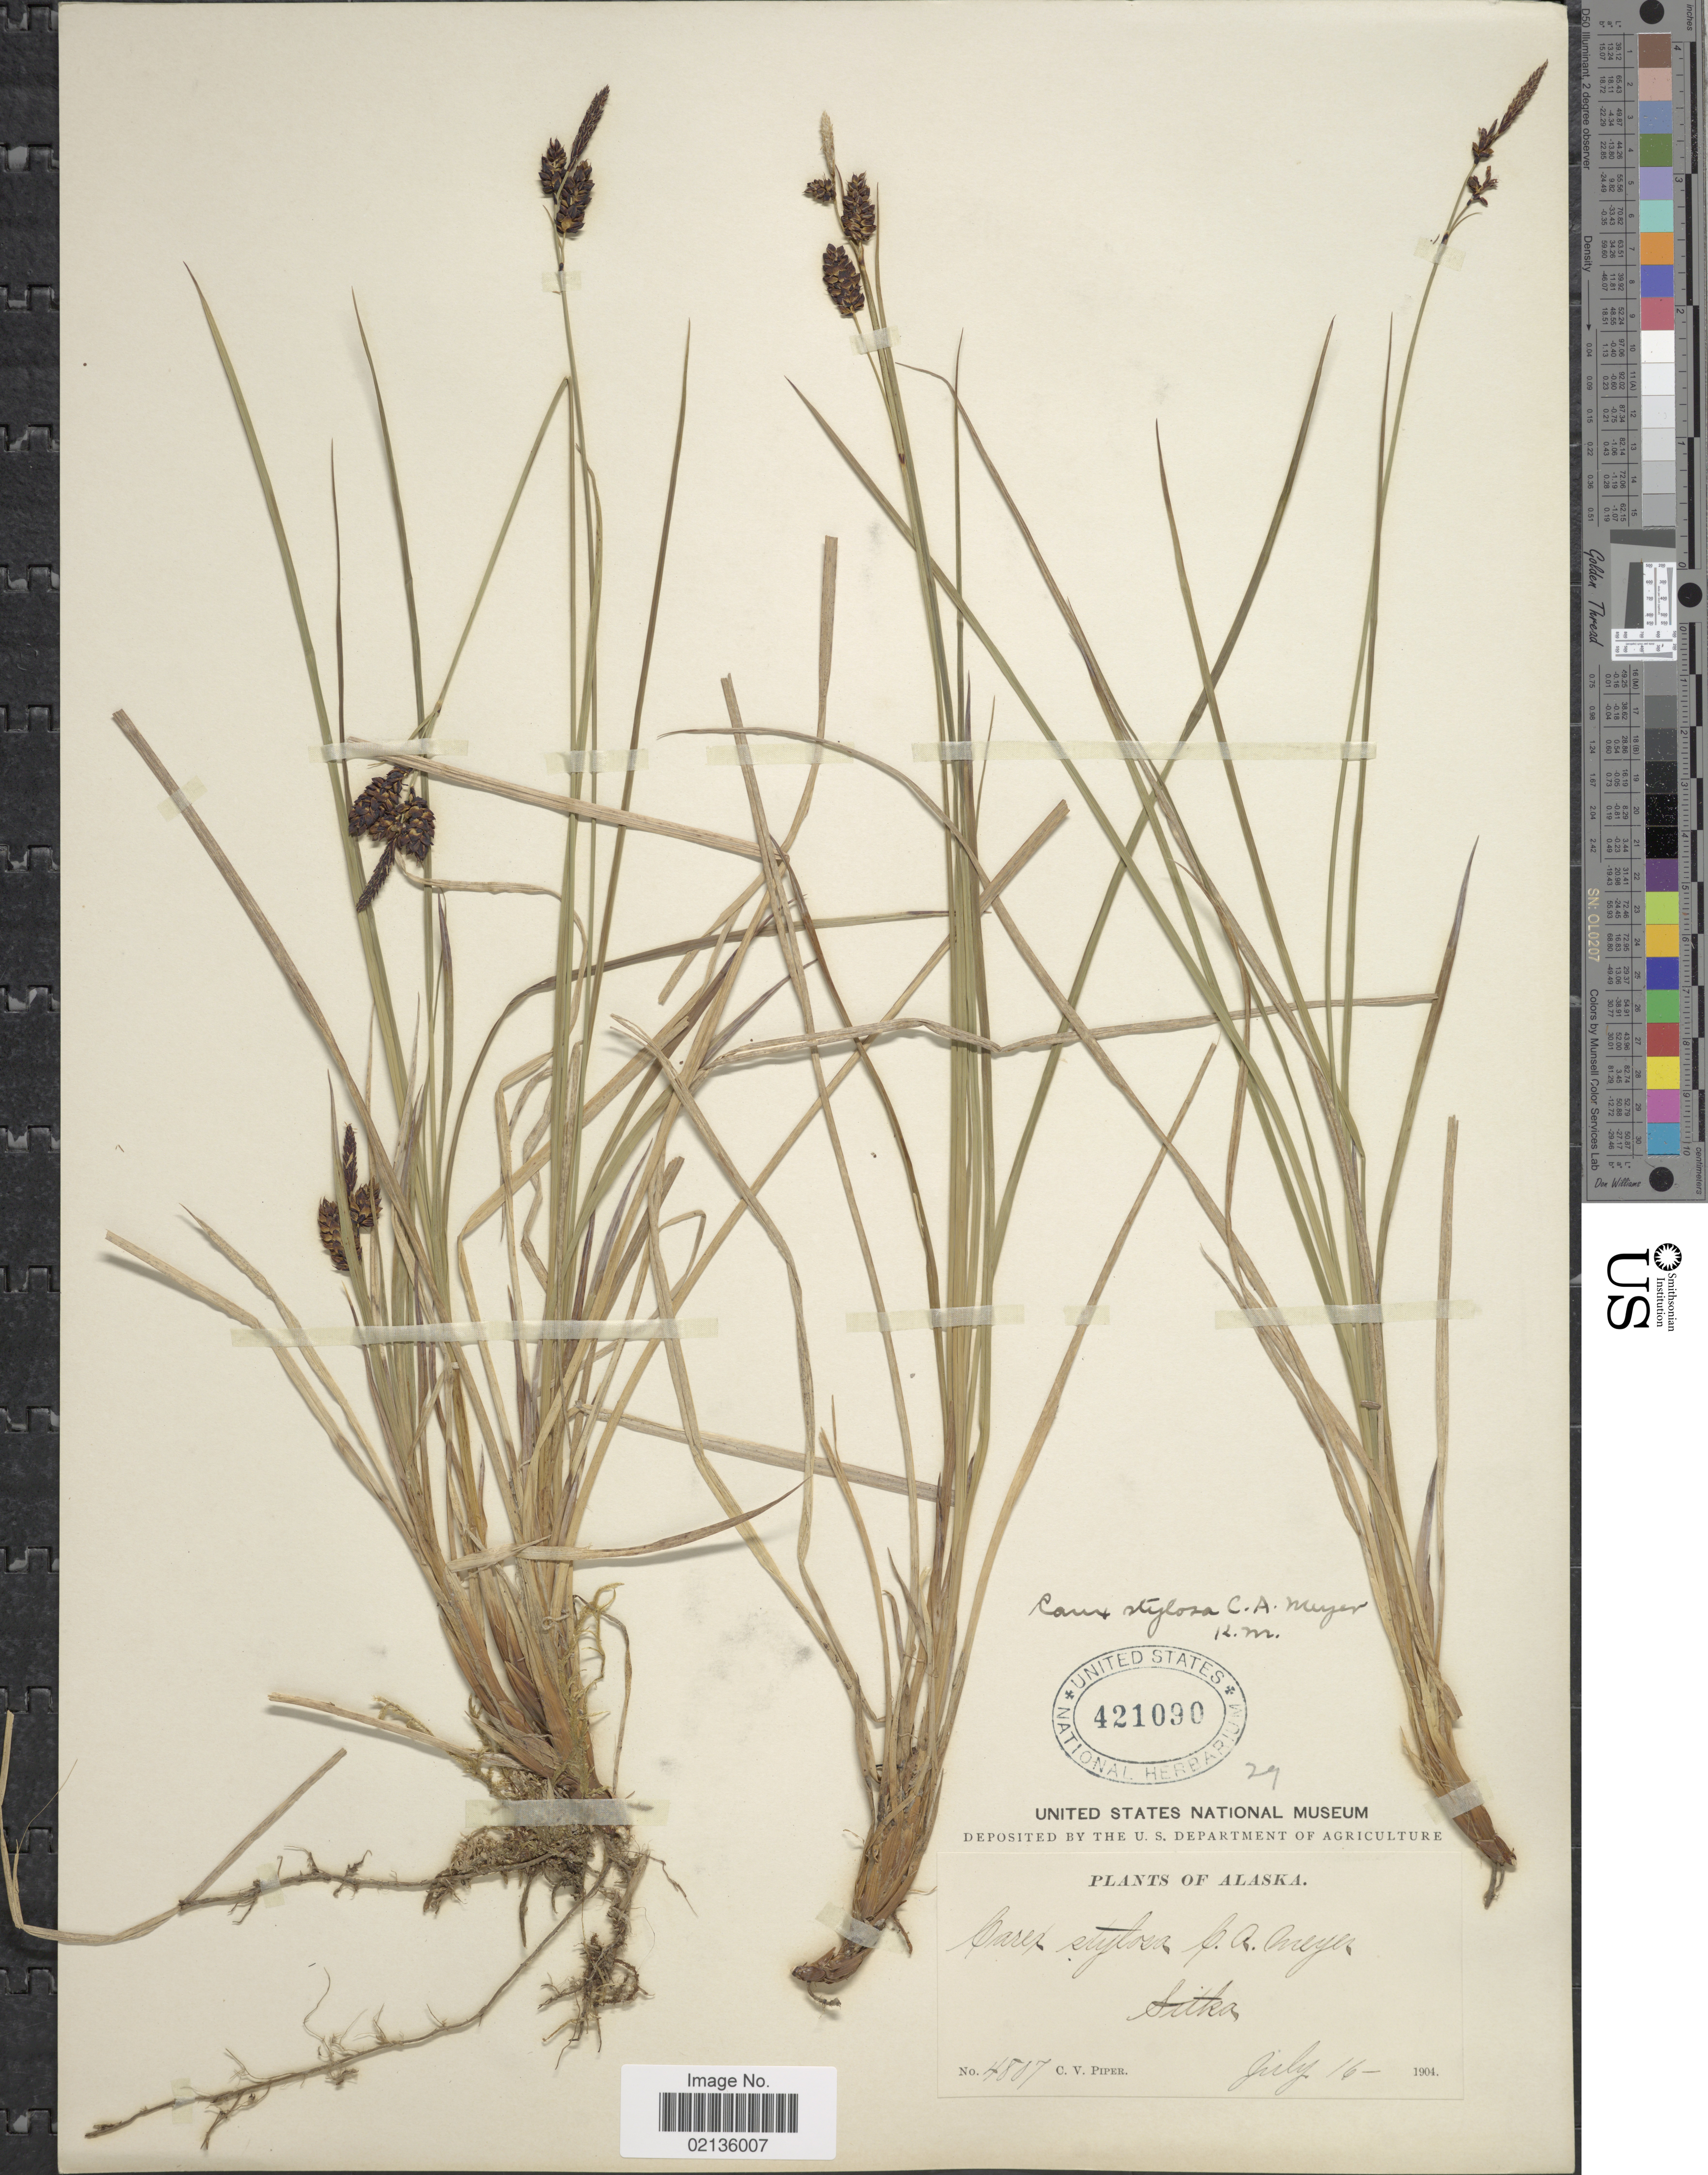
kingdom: Plantae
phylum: Tracheophyta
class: Liliopsida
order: Poales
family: Cyperaceae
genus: Carex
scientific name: Carex stylosa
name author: C.A. Mey.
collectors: C. V. Piper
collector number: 4807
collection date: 1904-07-16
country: United States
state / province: Alaska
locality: Sitka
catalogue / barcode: US 421090